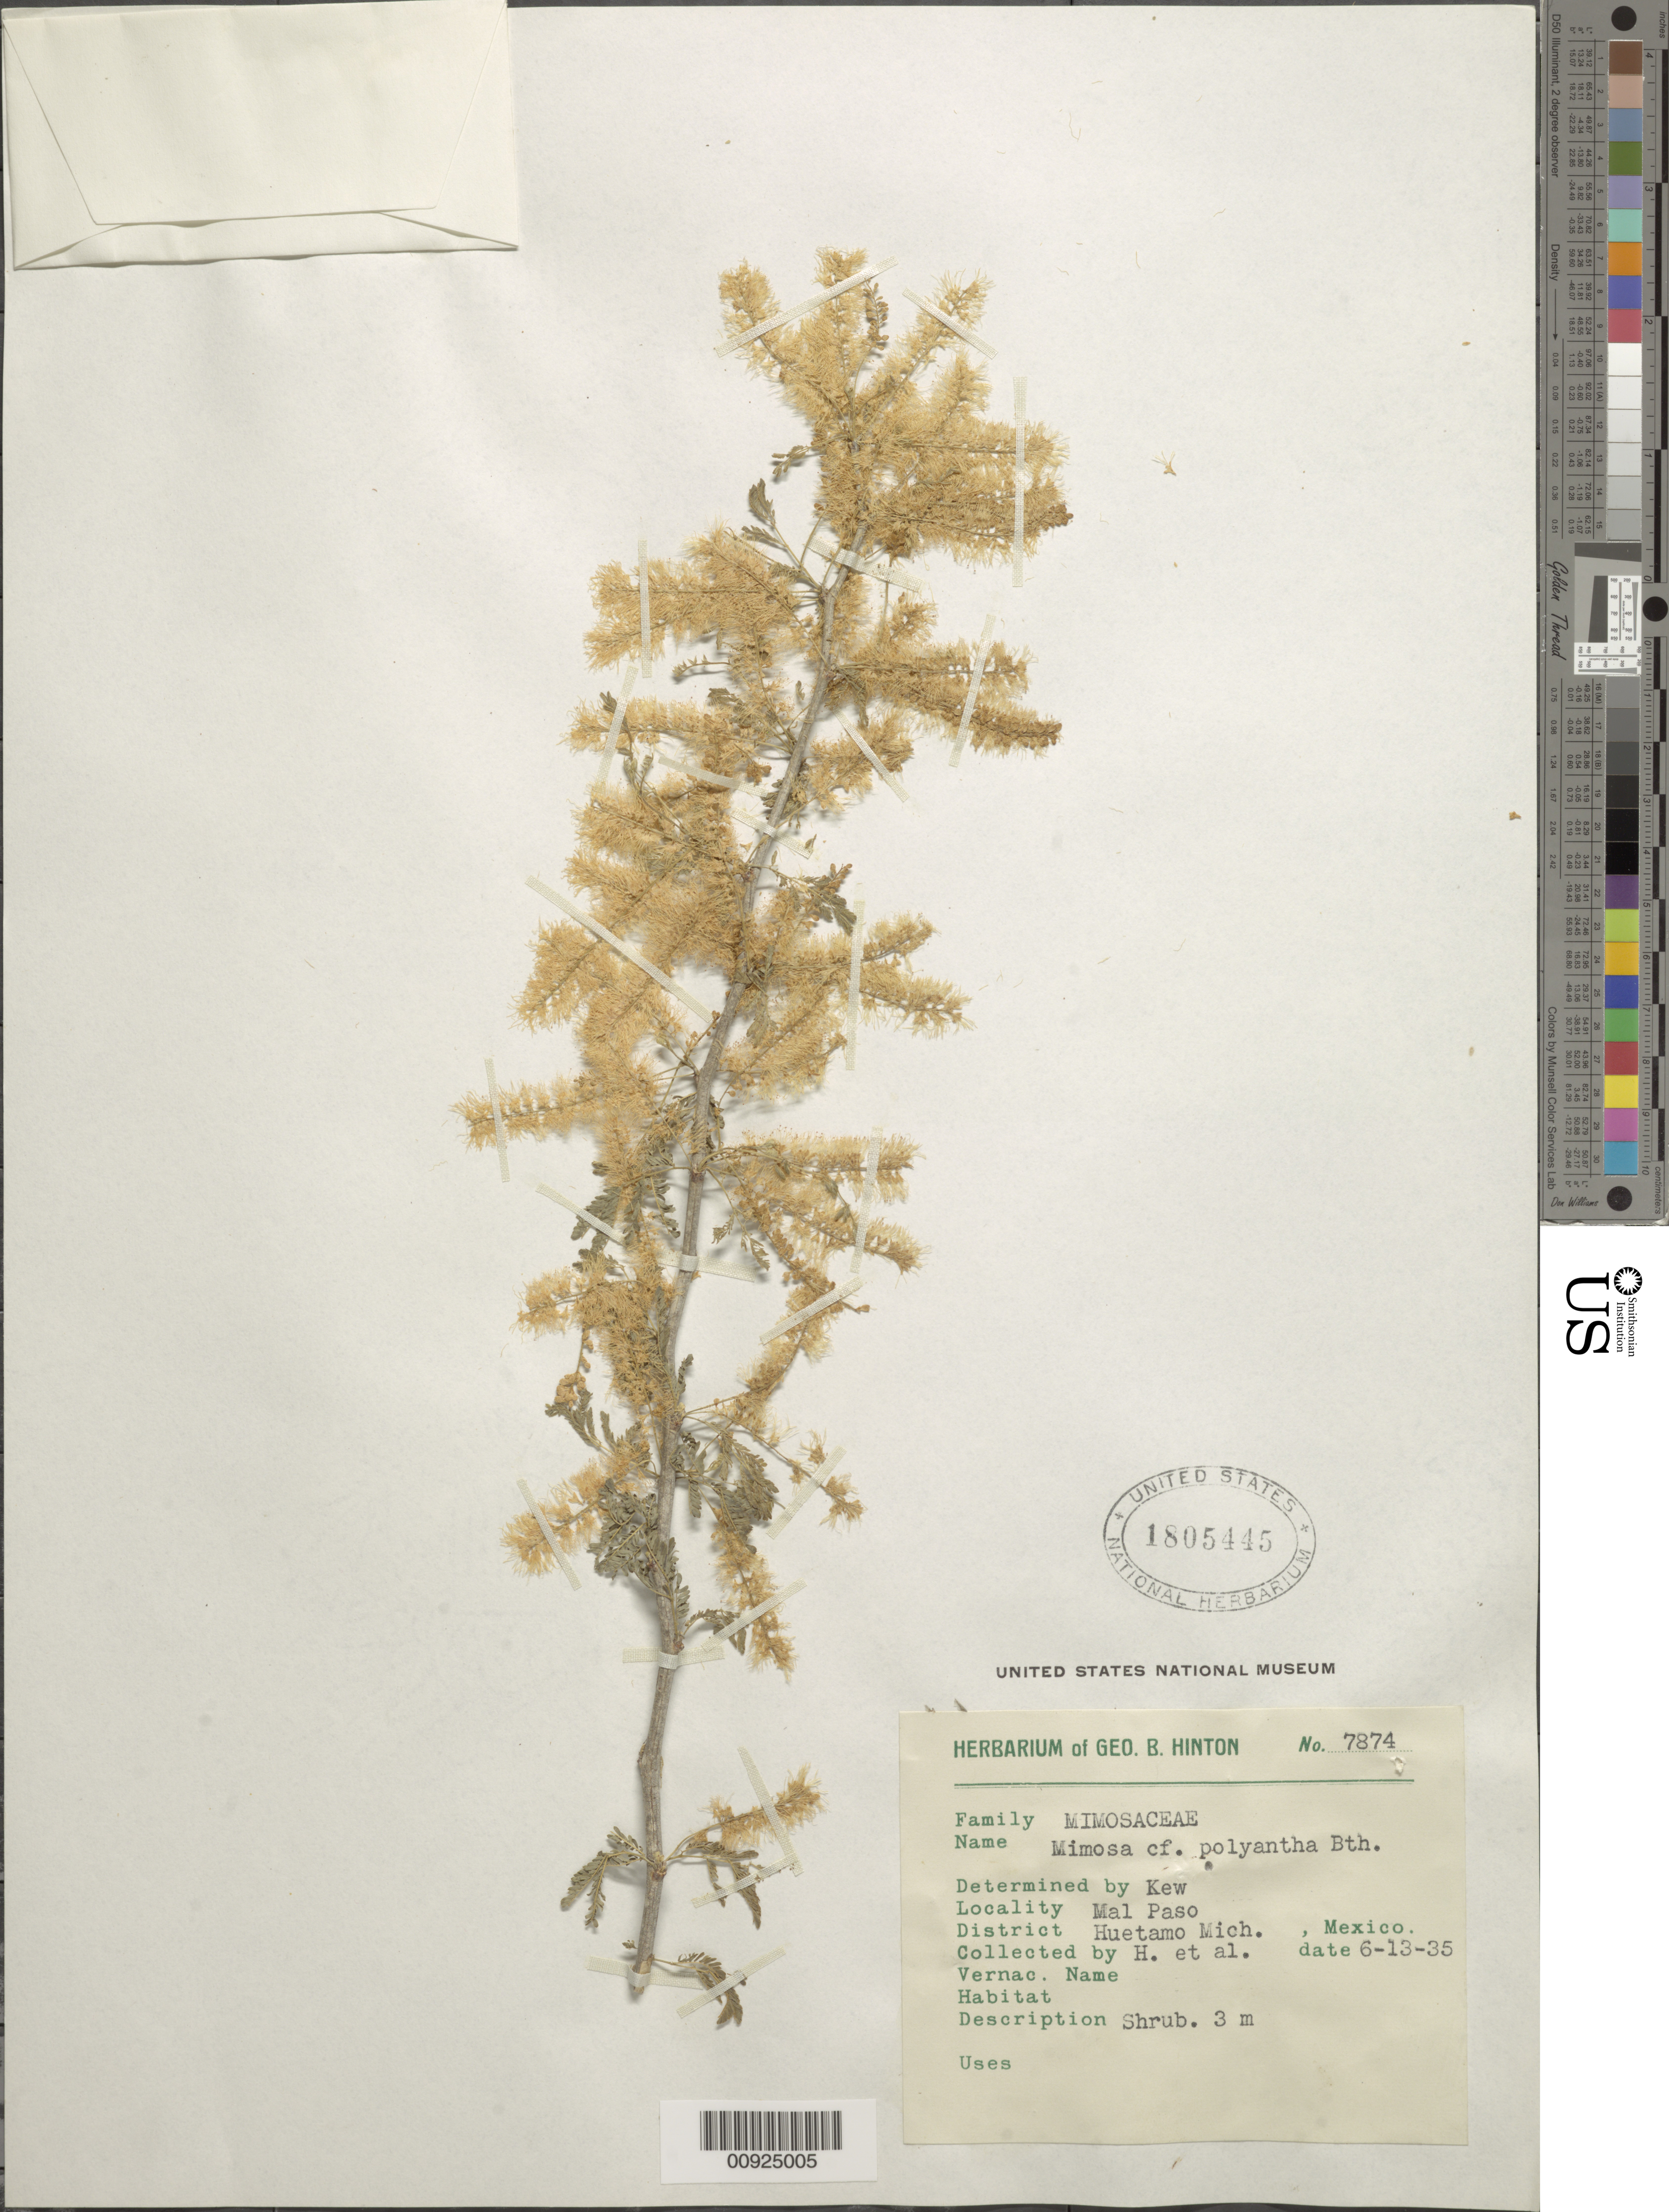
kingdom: Plantae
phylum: Tracheophyta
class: Magnoliopsida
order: Fabales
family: Fabaceae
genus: Mimosa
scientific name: Mimosa polyantha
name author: Benth.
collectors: G. B. Hinton & et al.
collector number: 7874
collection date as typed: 13 Jun 1935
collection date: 1935-06-13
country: Mexico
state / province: Michoacán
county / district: Huetamo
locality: Mal Paso, District Huetamo, Mich.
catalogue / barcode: US 1805445